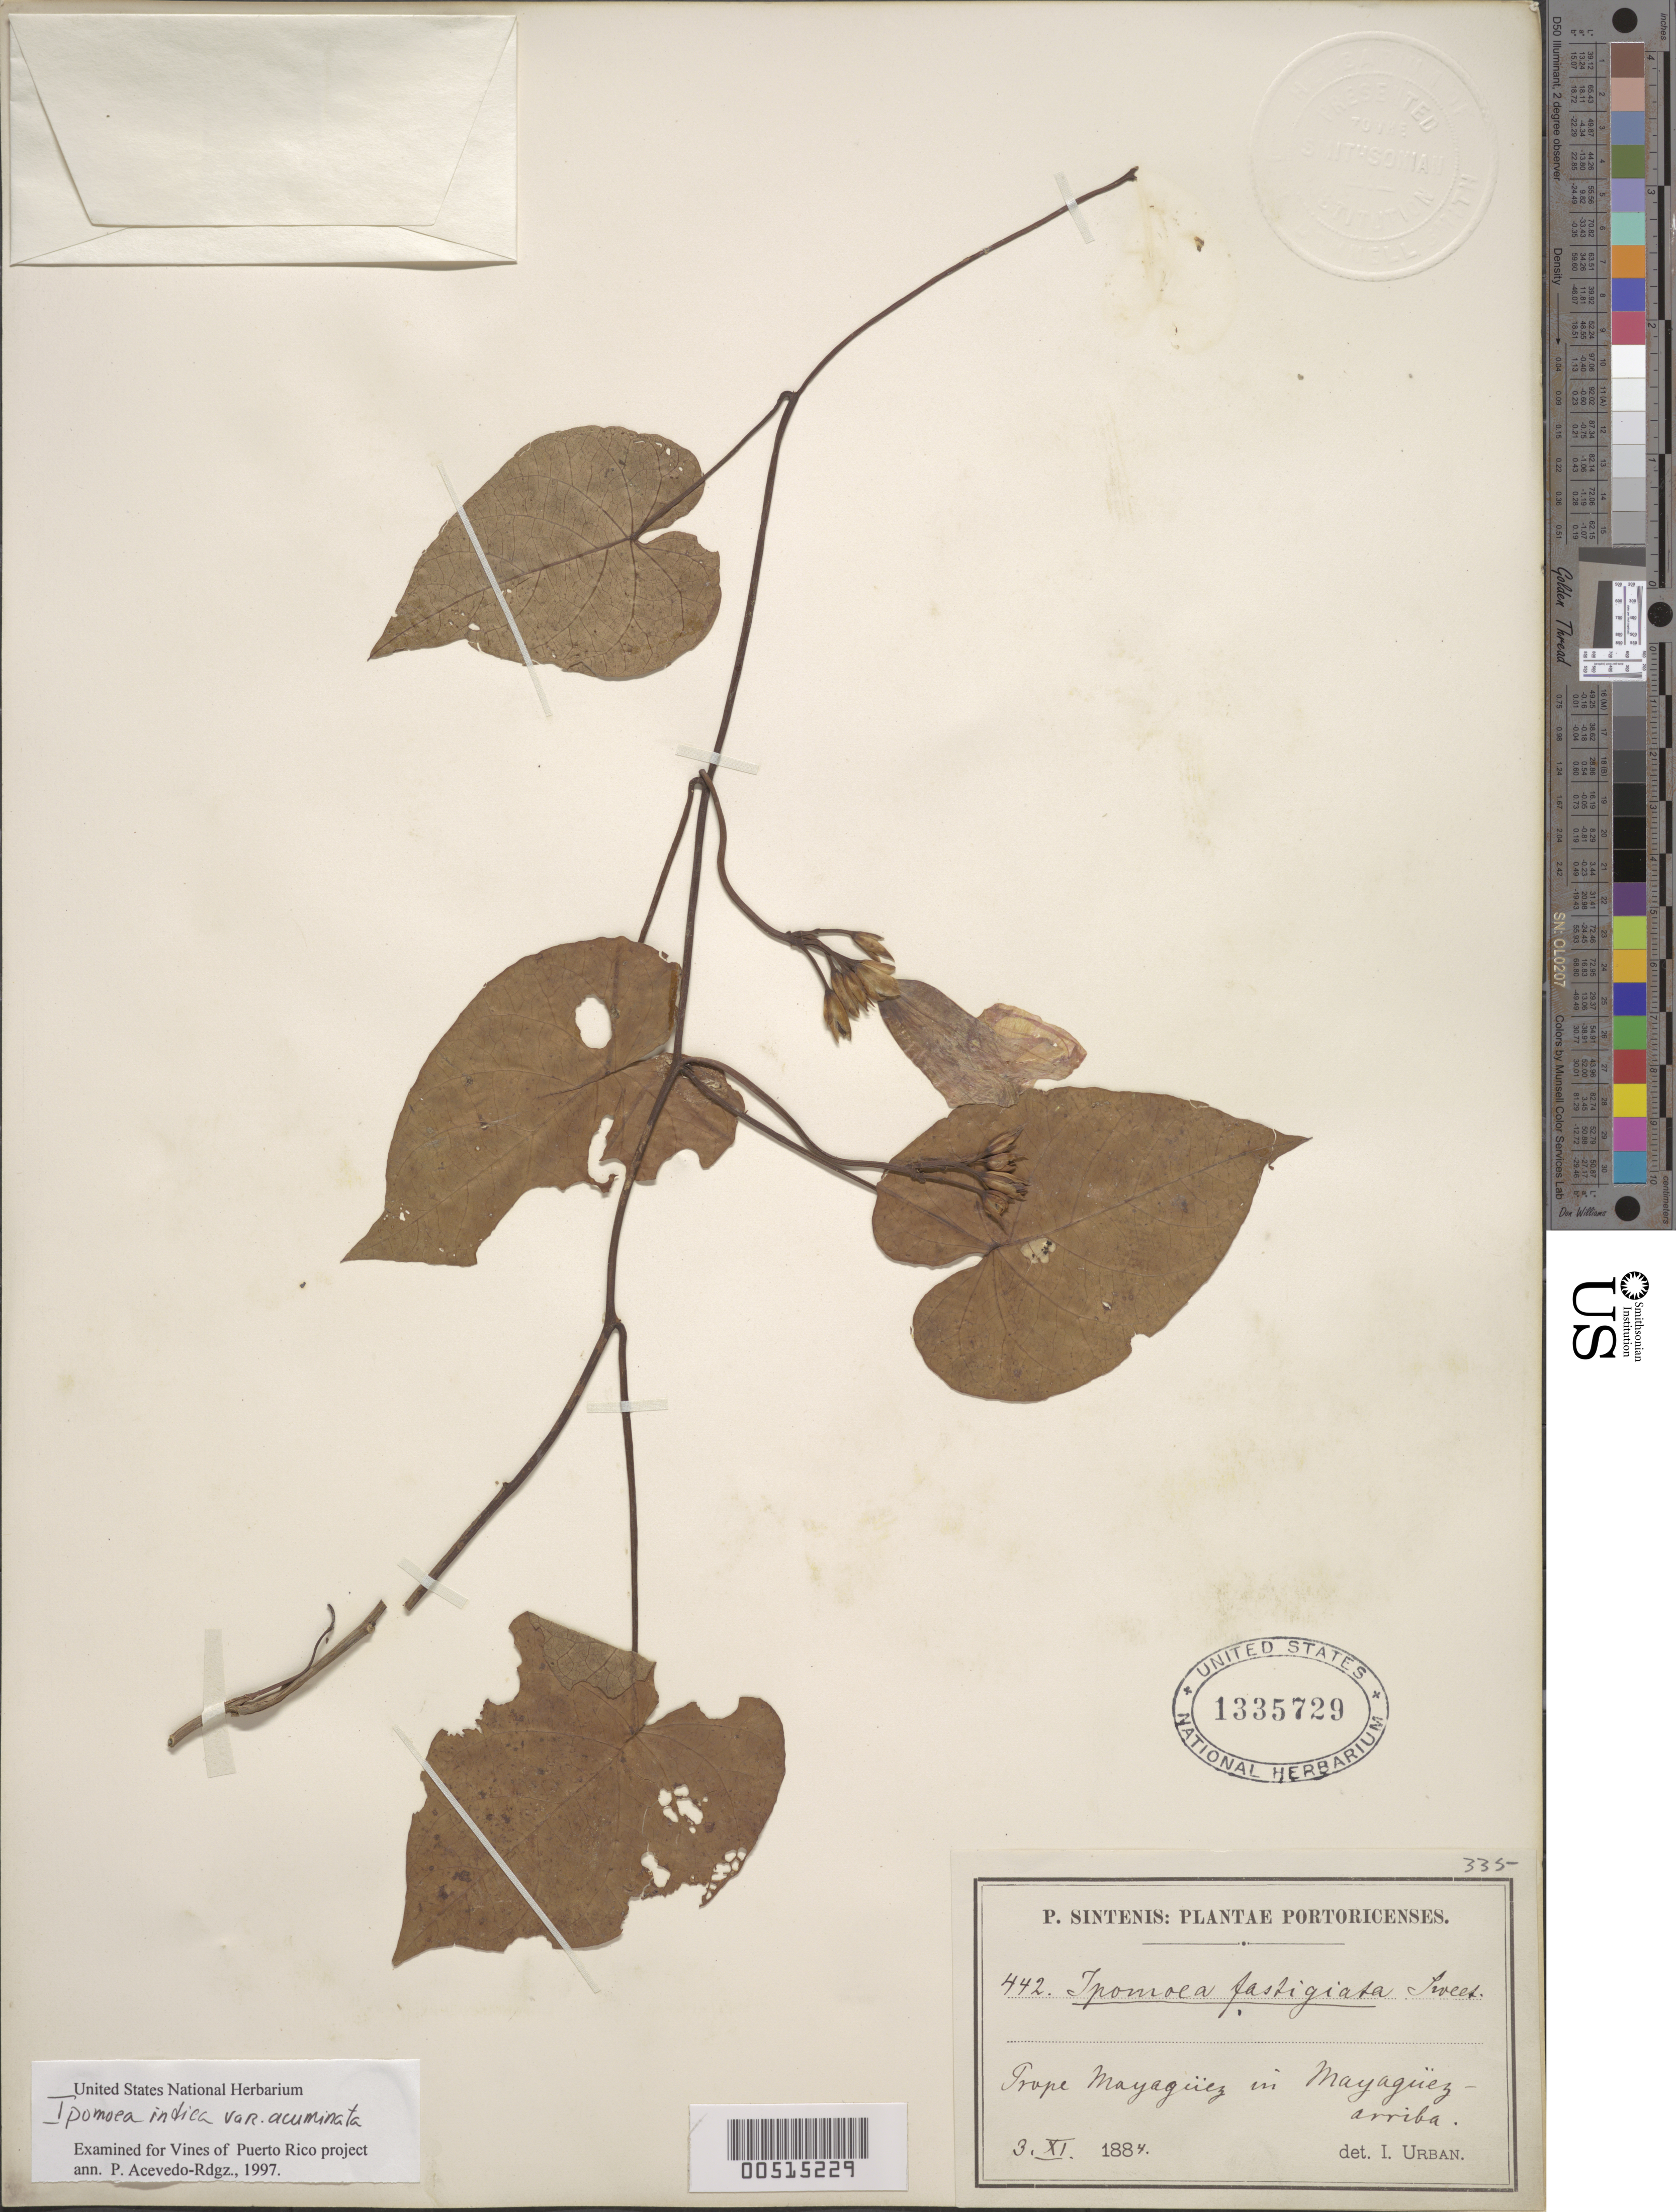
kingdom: Plantae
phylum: Tracheophyta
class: Magnoliopsida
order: Solanales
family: Convolvulaceae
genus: Ipomoea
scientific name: Ipomoea tiliacea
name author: (Willd.) Choisy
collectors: P. Sintenis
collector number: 442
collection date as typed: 03 Nov 1884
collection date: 1884-11-03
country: Puerto Rico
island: Greater Antilles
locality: Prope Mayagüez. In Mayagüez arriba.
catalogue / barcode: US 1335729